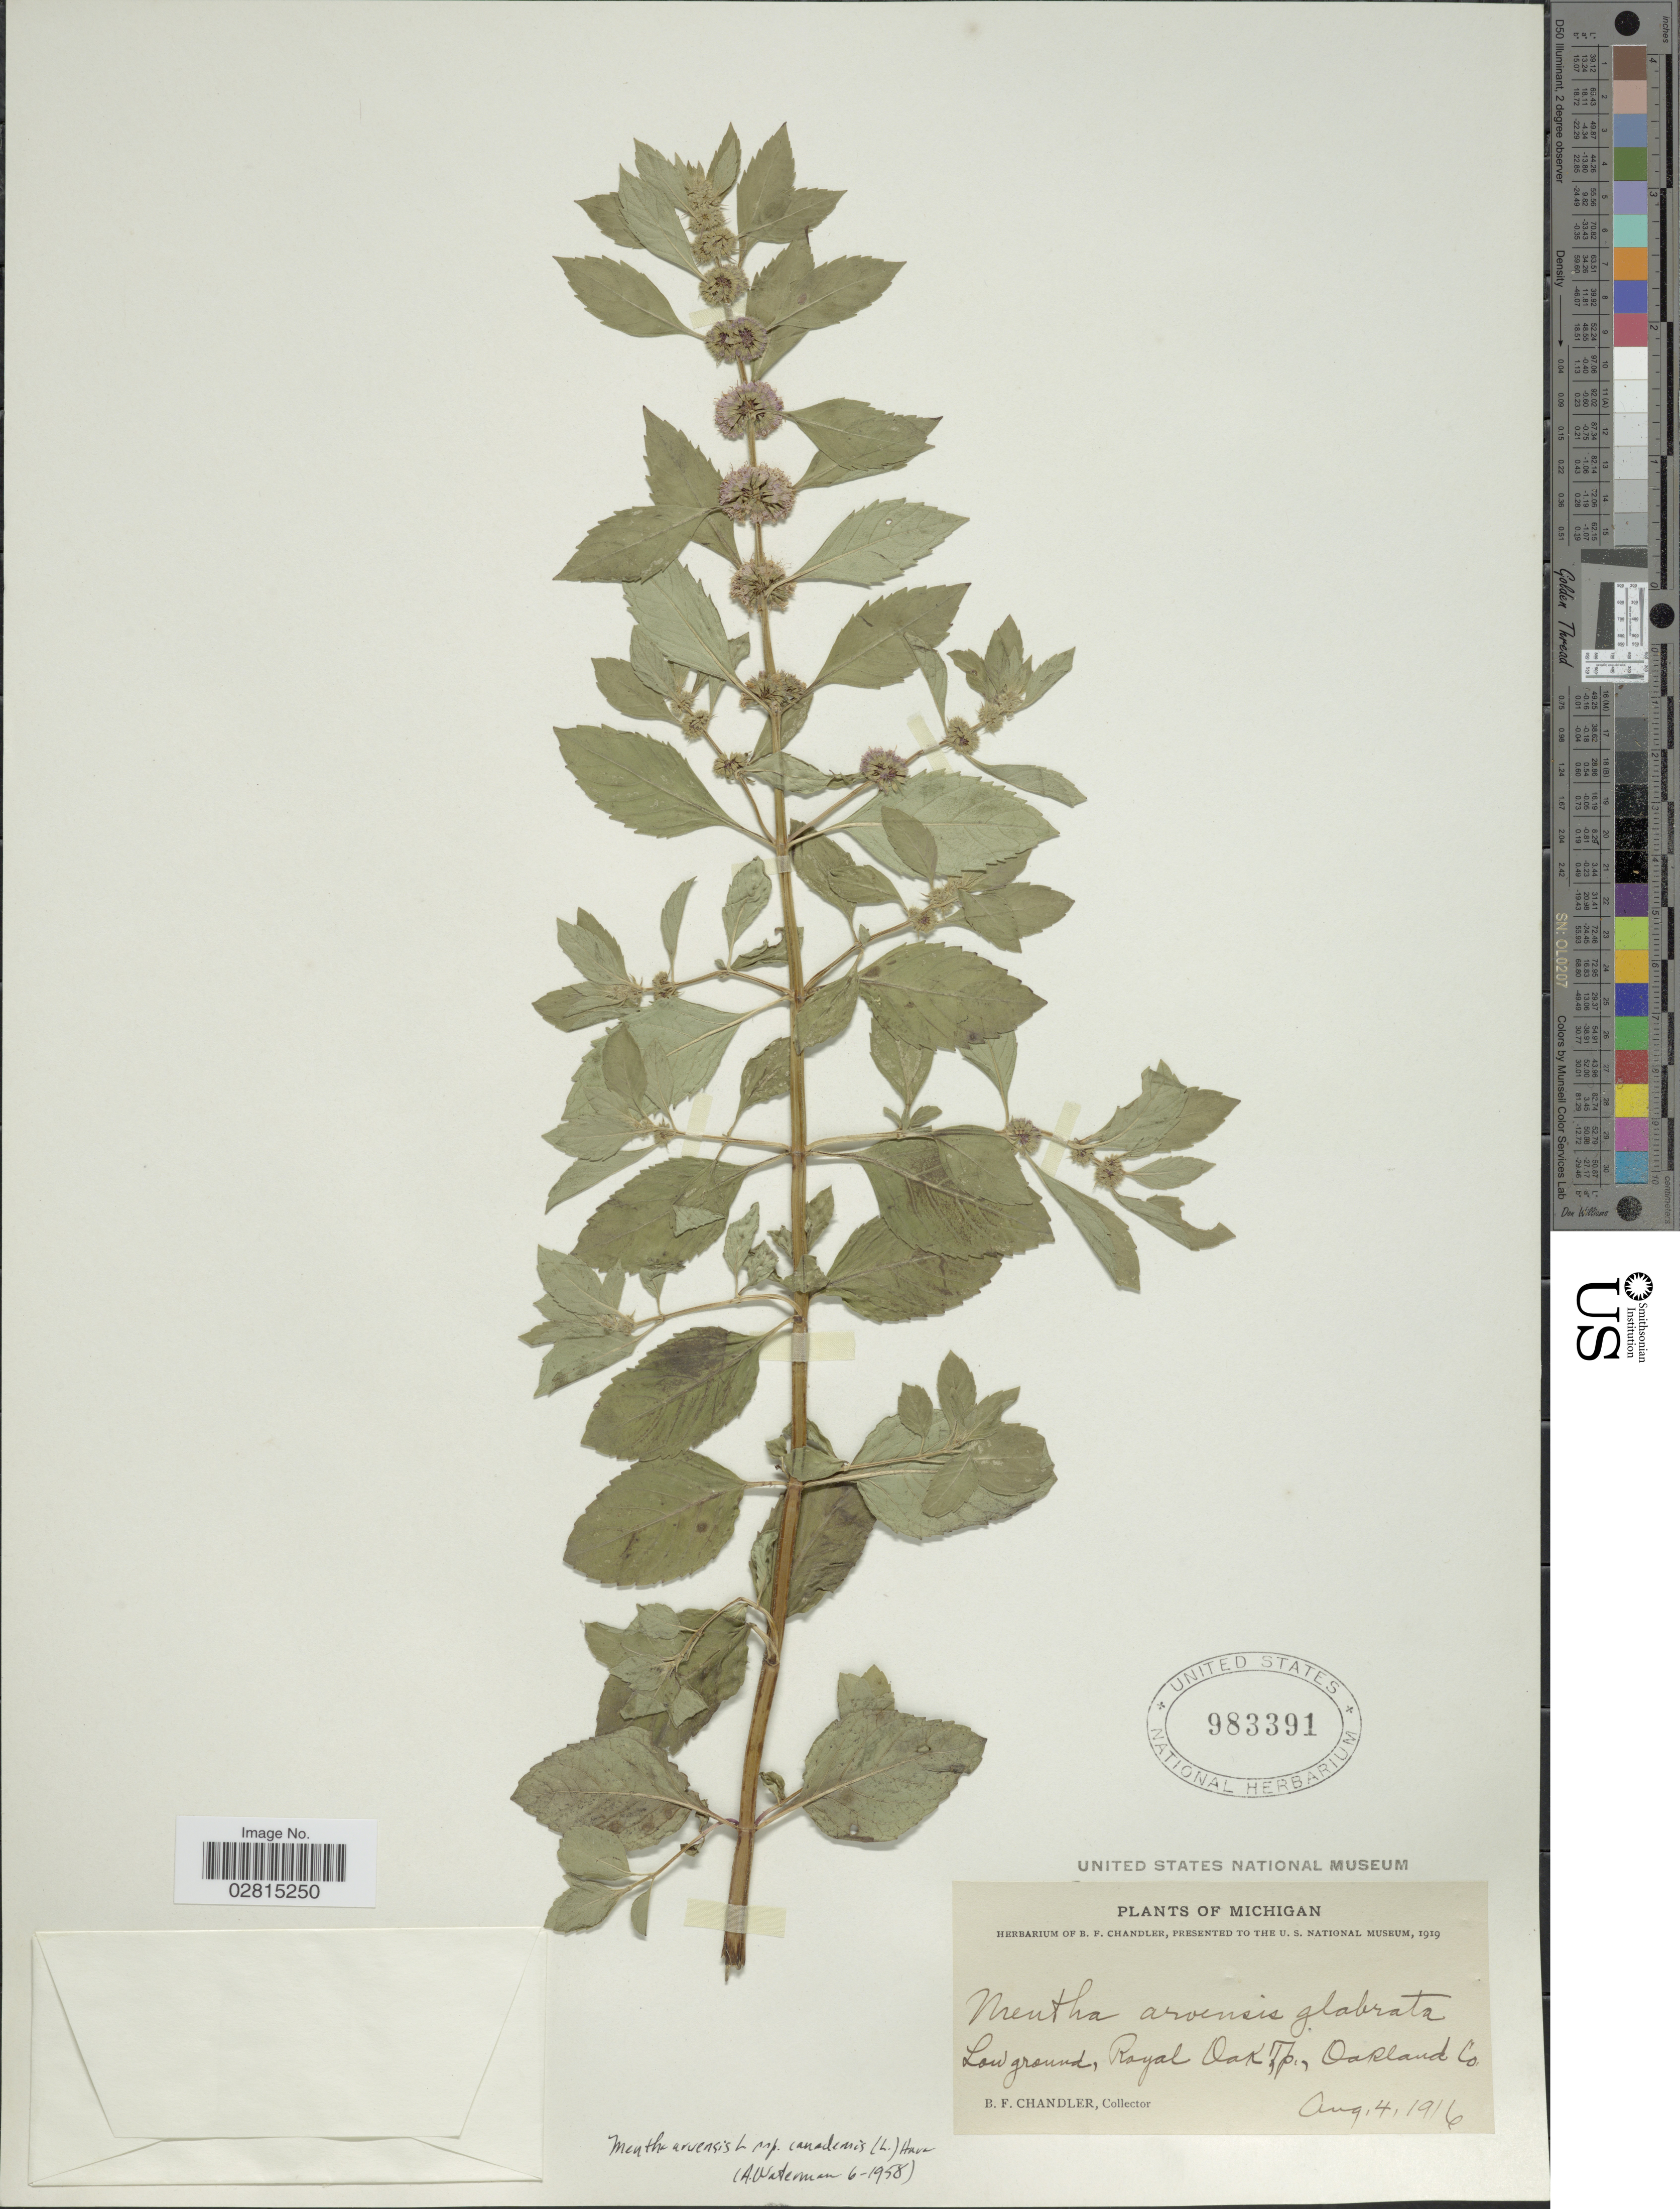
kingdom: Plantae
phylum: Tracheophyta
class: Magnoliopsida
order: Lamiales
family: Lamiaceae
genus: Mentha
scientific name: Mentha canadensis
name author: L.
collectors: B. F. Chandler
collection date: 1916-08-04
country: United States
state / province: Michigan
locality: Low ground, Royal Oak Tp, Oakland Co.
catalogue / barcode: US 983391